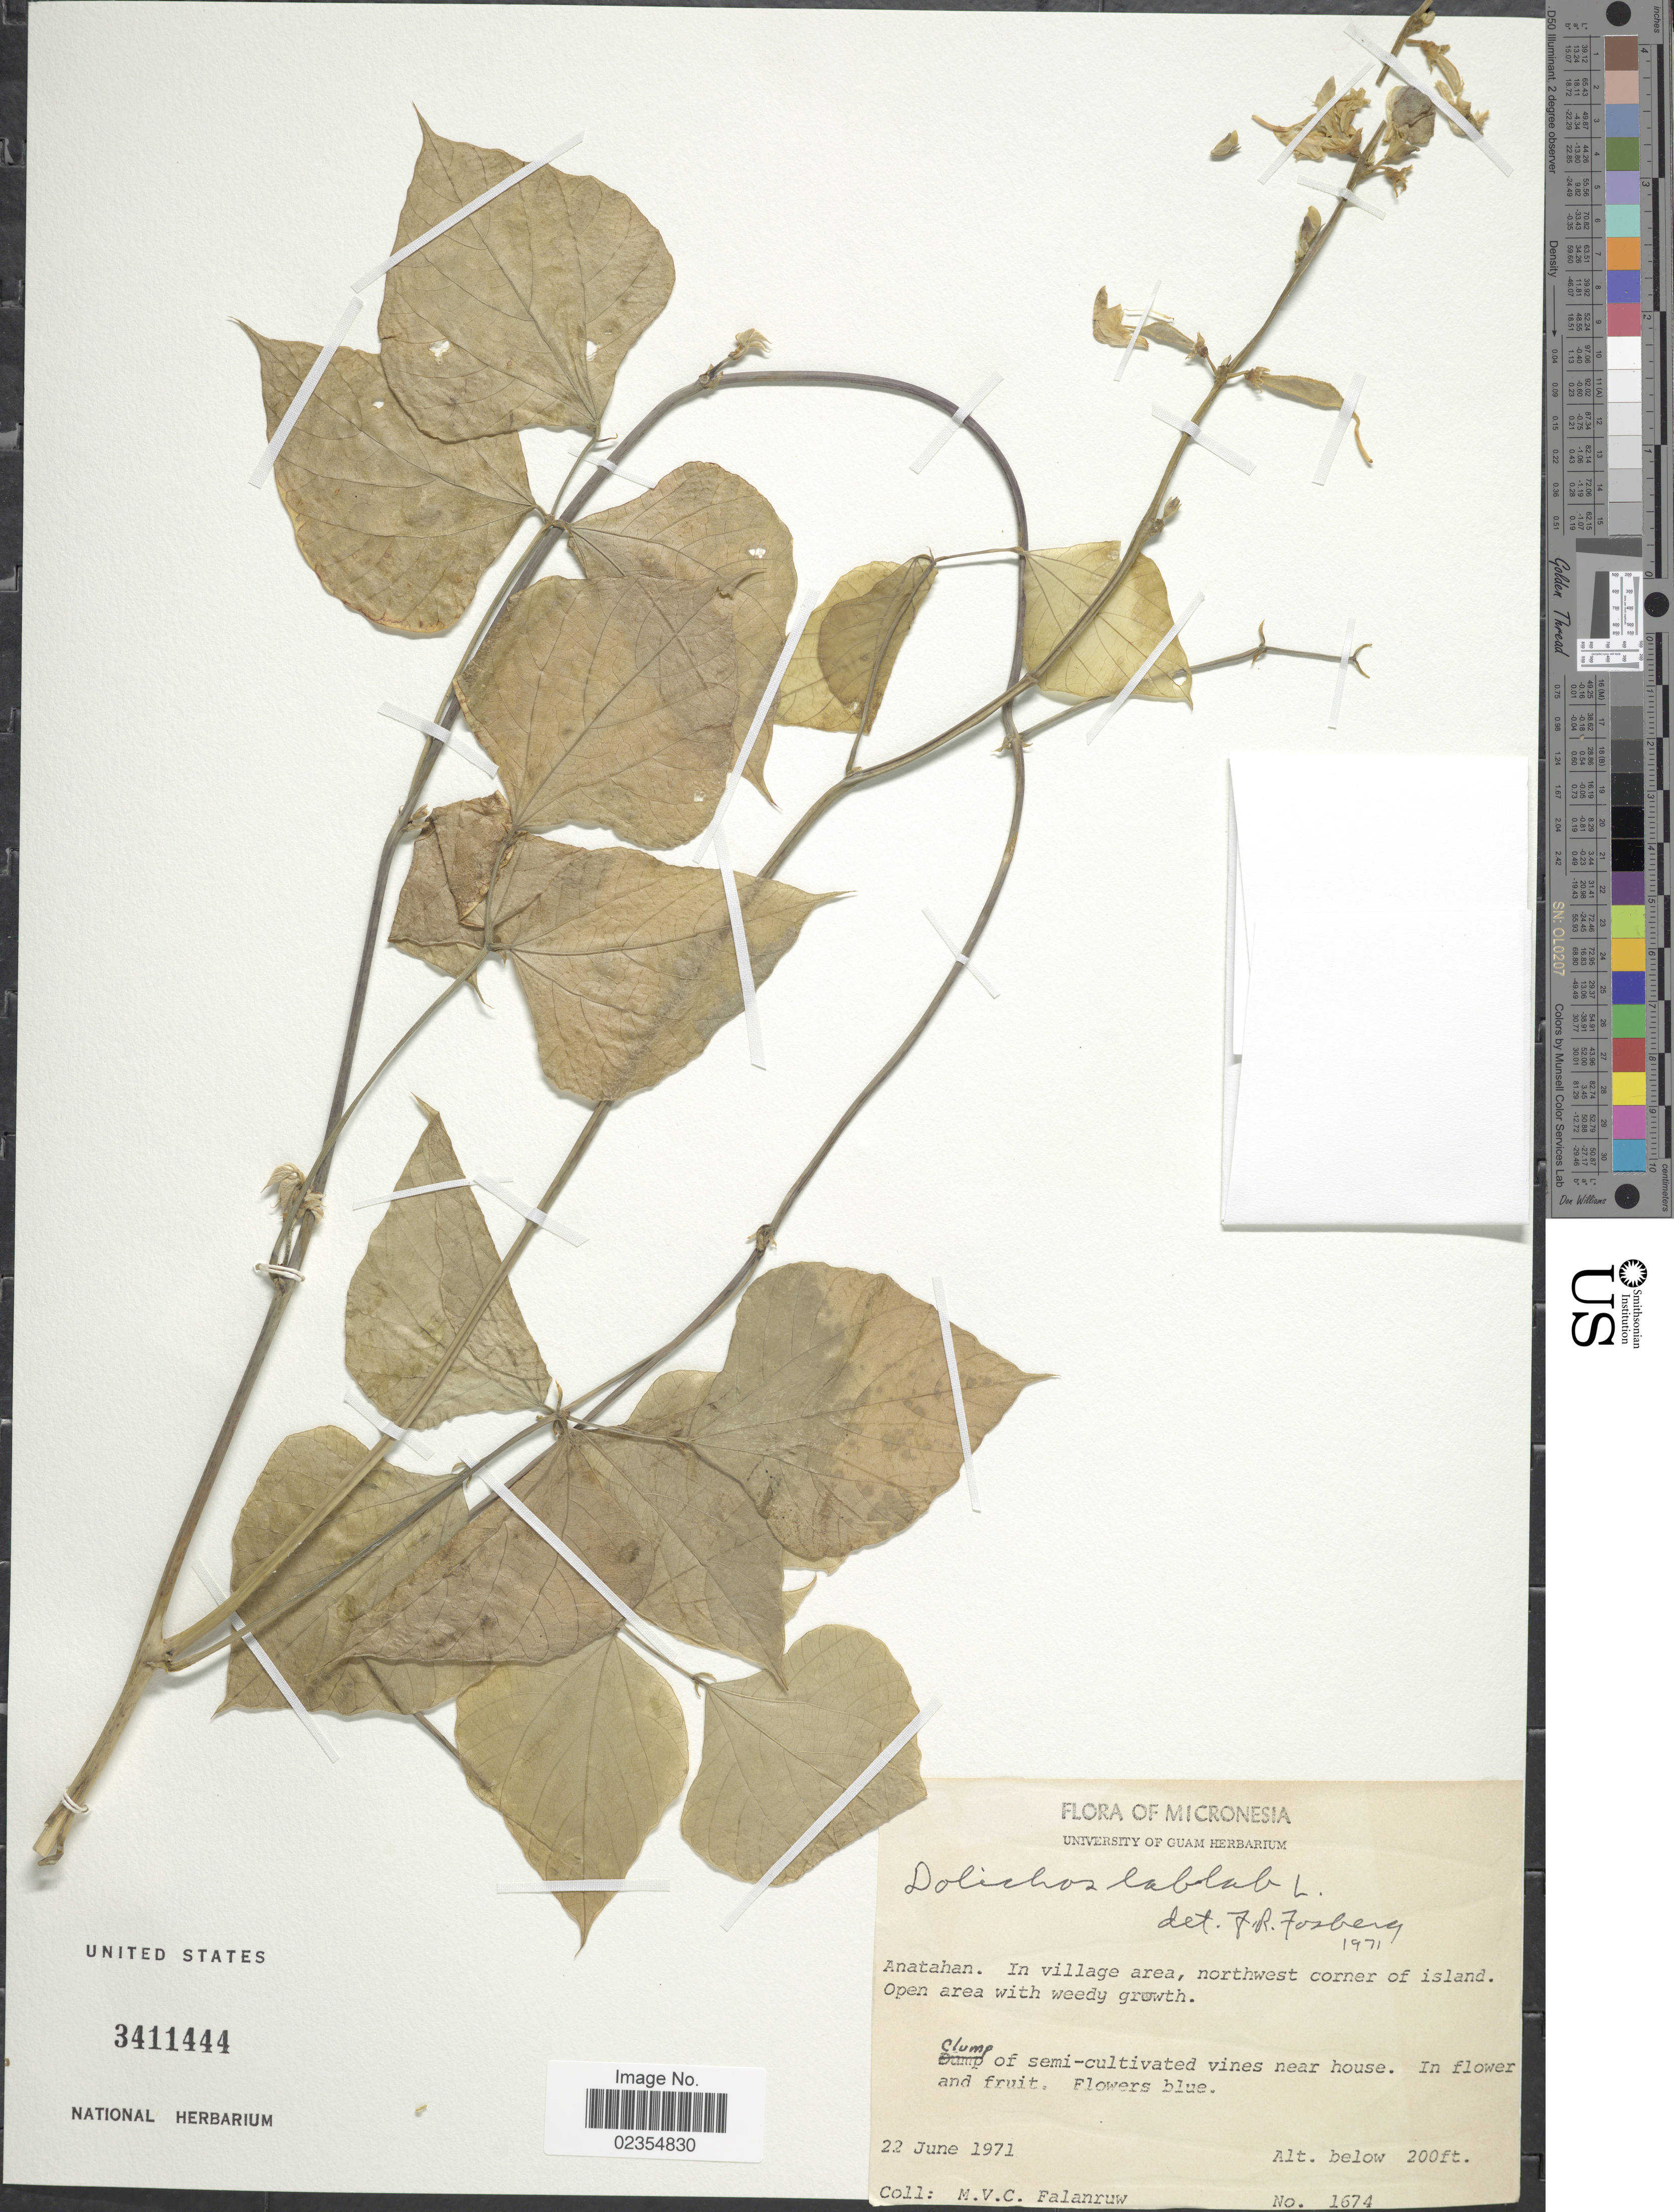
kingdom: Plantae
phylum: Tracheophyta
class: Magnoliopsida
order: Fabales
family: Fabaceae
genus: Lablab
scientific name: Lablab purpureus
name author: (L.) Sweet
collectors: M. V. Falanruw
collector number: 1674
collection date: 1971-06-22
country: Northern Mariana Islands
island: Anatahan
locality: Anatahan, in village area, northeast corner of island, open area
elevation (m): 61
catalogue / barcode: US 3411444